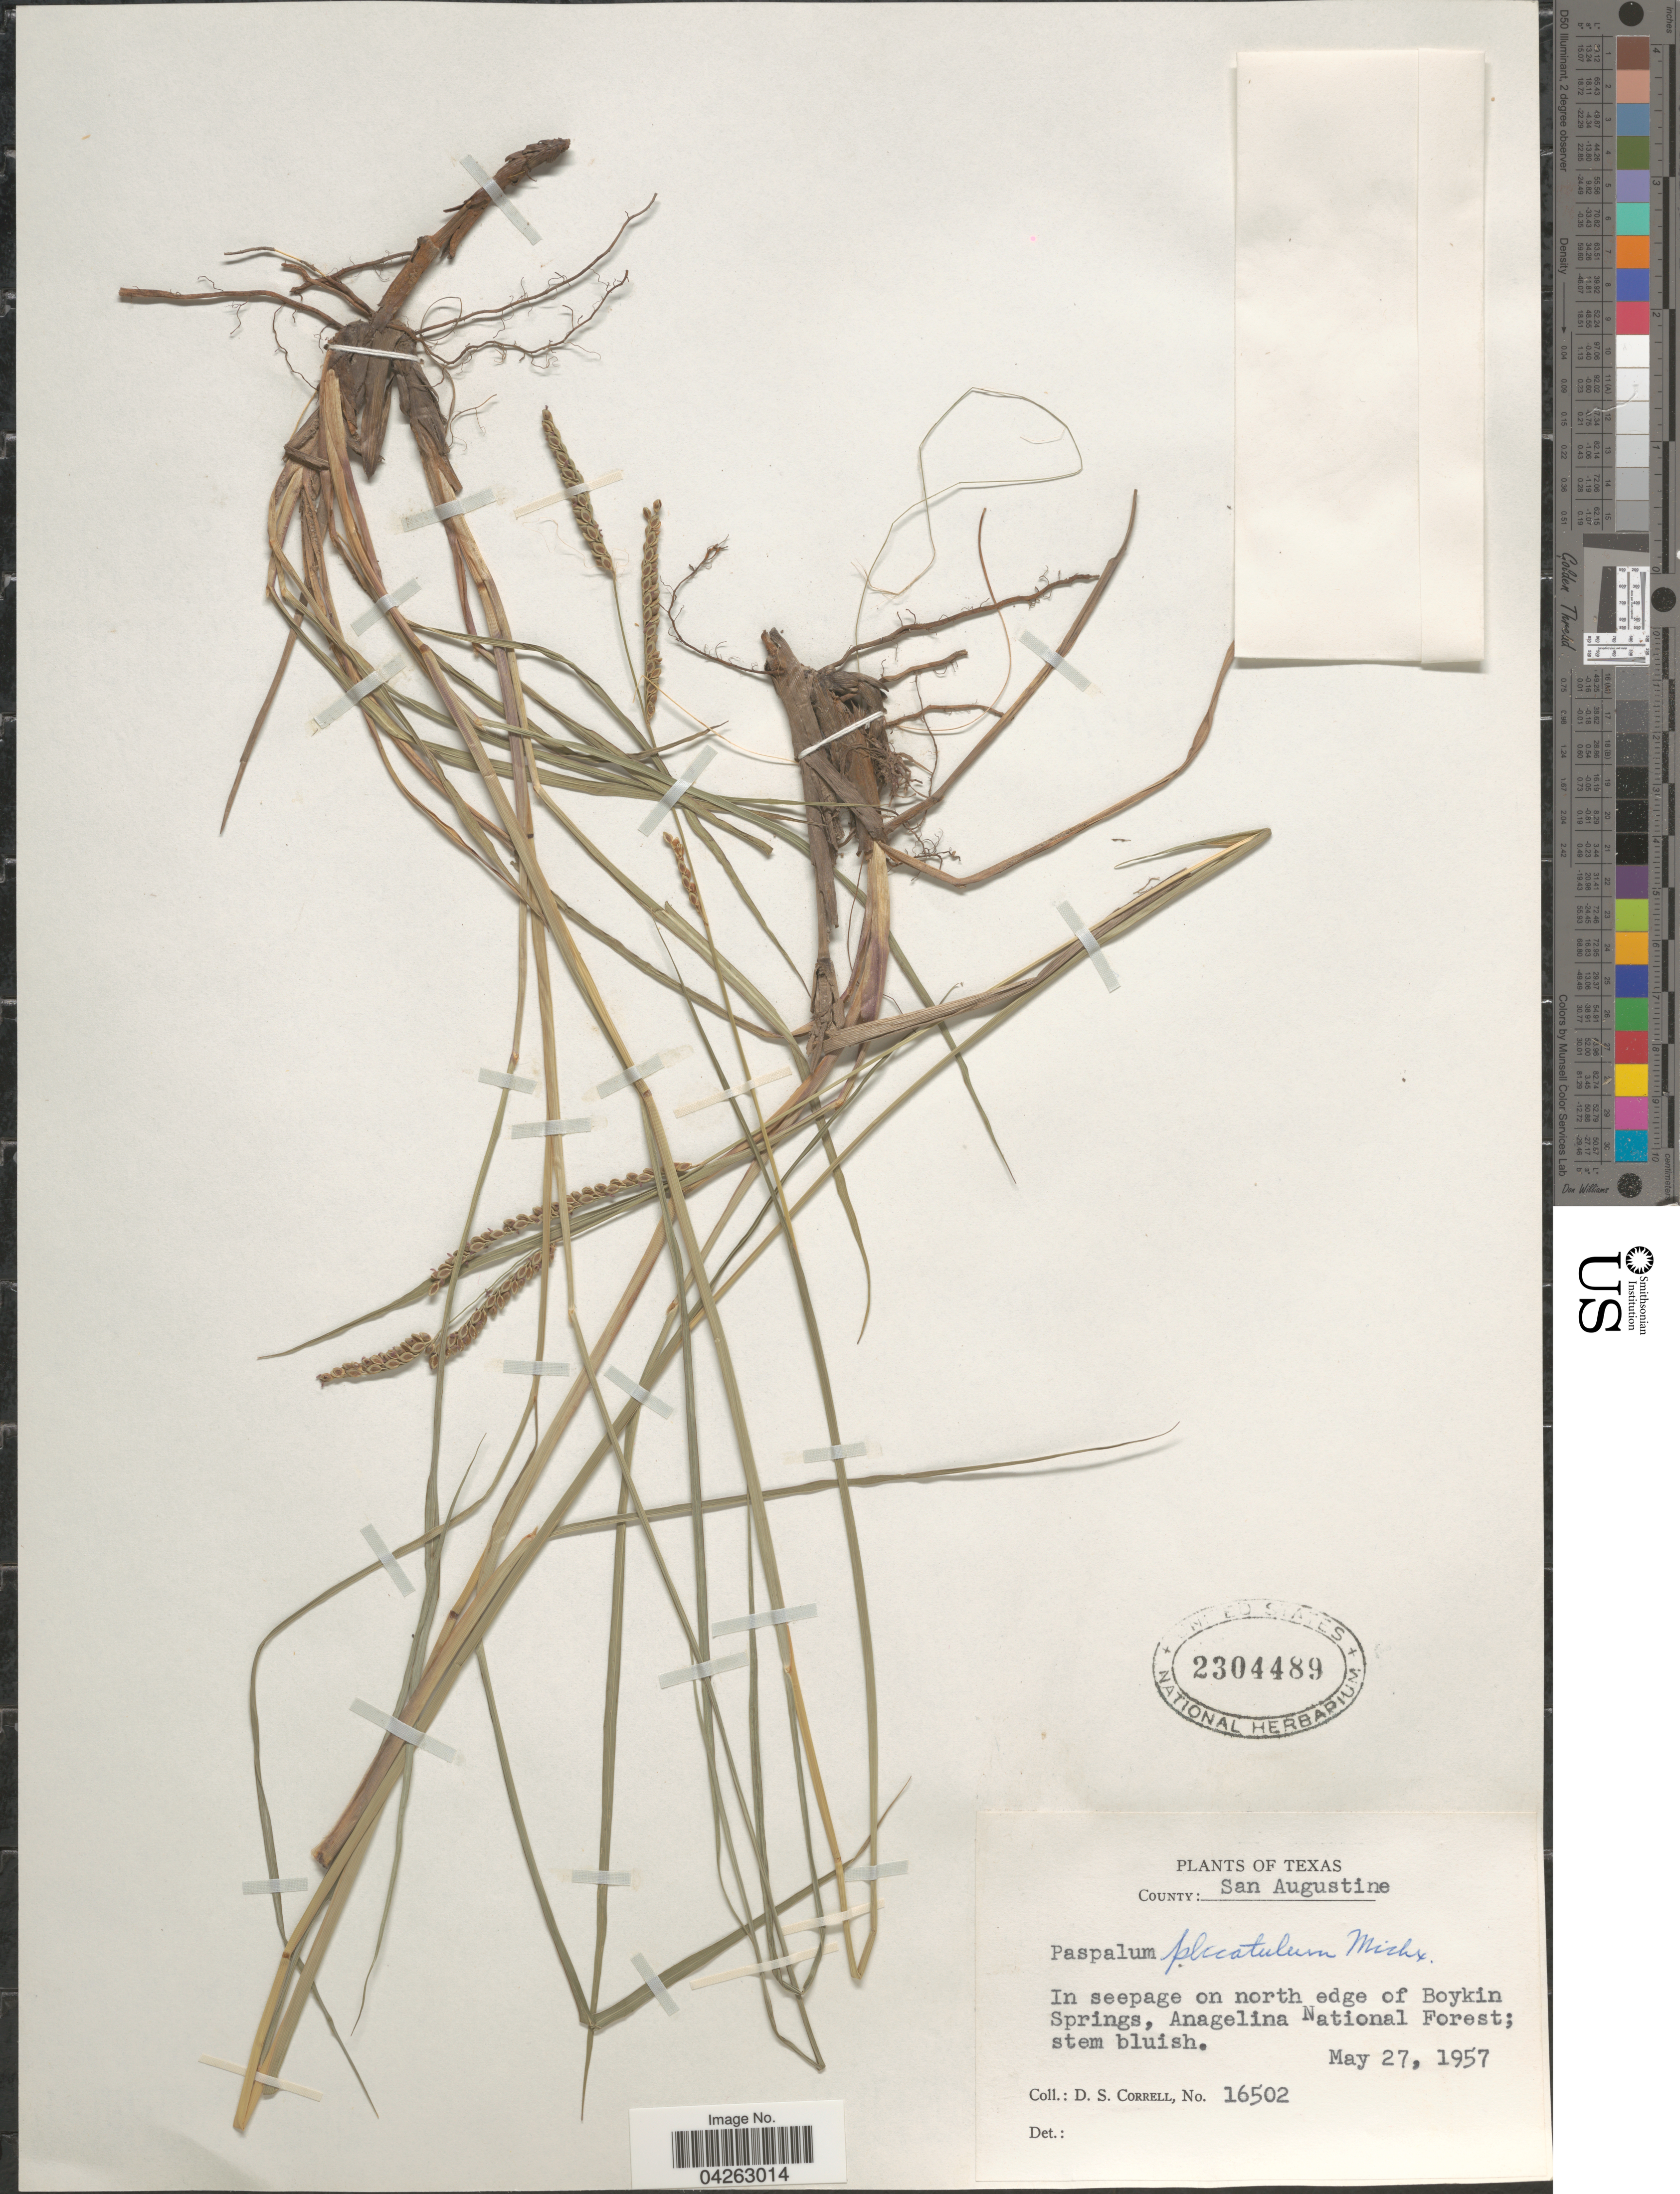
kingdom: Plantae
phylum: Tracheophyta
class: Liliopsida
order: Poales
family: Poaceae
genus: Paspalum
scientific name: Paspalum plicatulum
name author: Michx.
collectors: D. S. Correll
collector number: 16502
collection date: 1957-05-27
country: United States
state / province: Texas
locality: County: San Augustine. In seepage on north edge of Boykin Springs, Anagelina National Forest.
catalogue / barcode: US 2304489